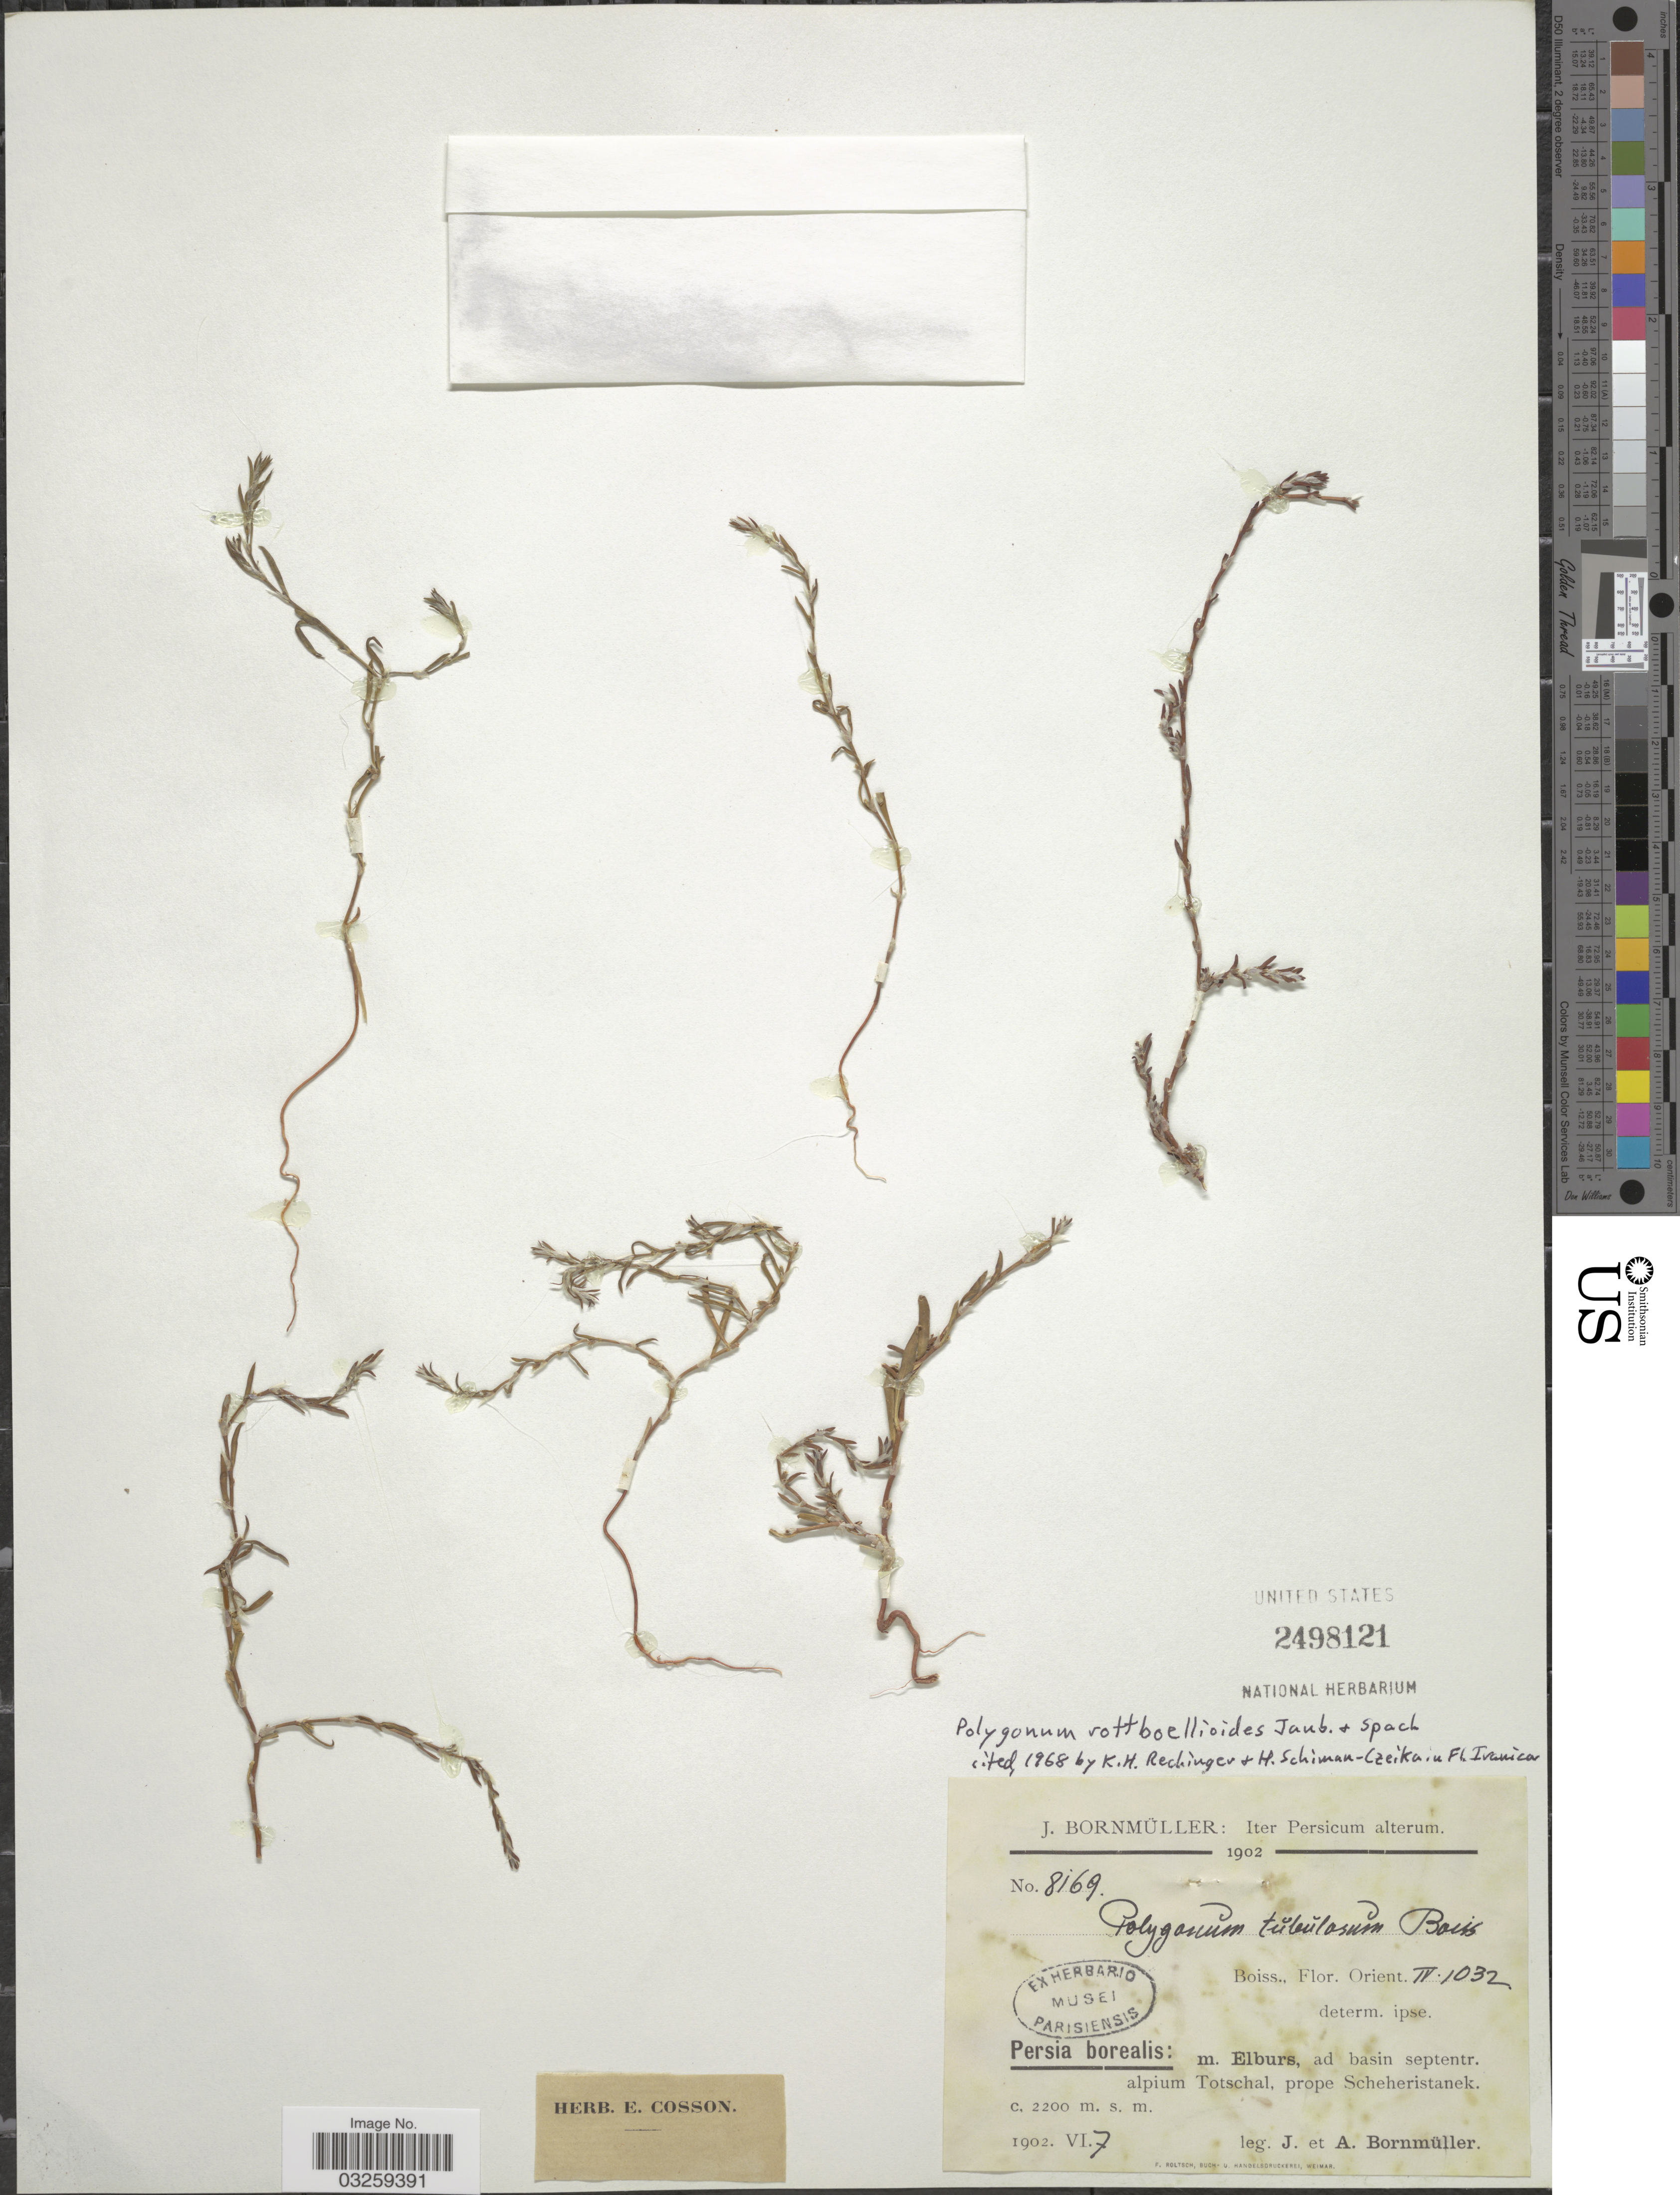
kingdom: Plantae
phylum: Tracheophyta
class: Magnoliopsida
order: Caryophyllales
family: Polygonaceae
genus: Polygonum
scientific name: Polygonum rottboellioides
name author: Jaub. & Spach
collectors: J. Bornmüller & A. Bornmüller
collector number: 8169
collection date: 1902-06-07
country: Iran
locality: Iter Persicum alterum. Persia borealis: m. Elburs, ad basin septentr. alpium Totschal, prope Scheheristanek.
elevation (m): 2200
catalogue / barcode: US 2498121